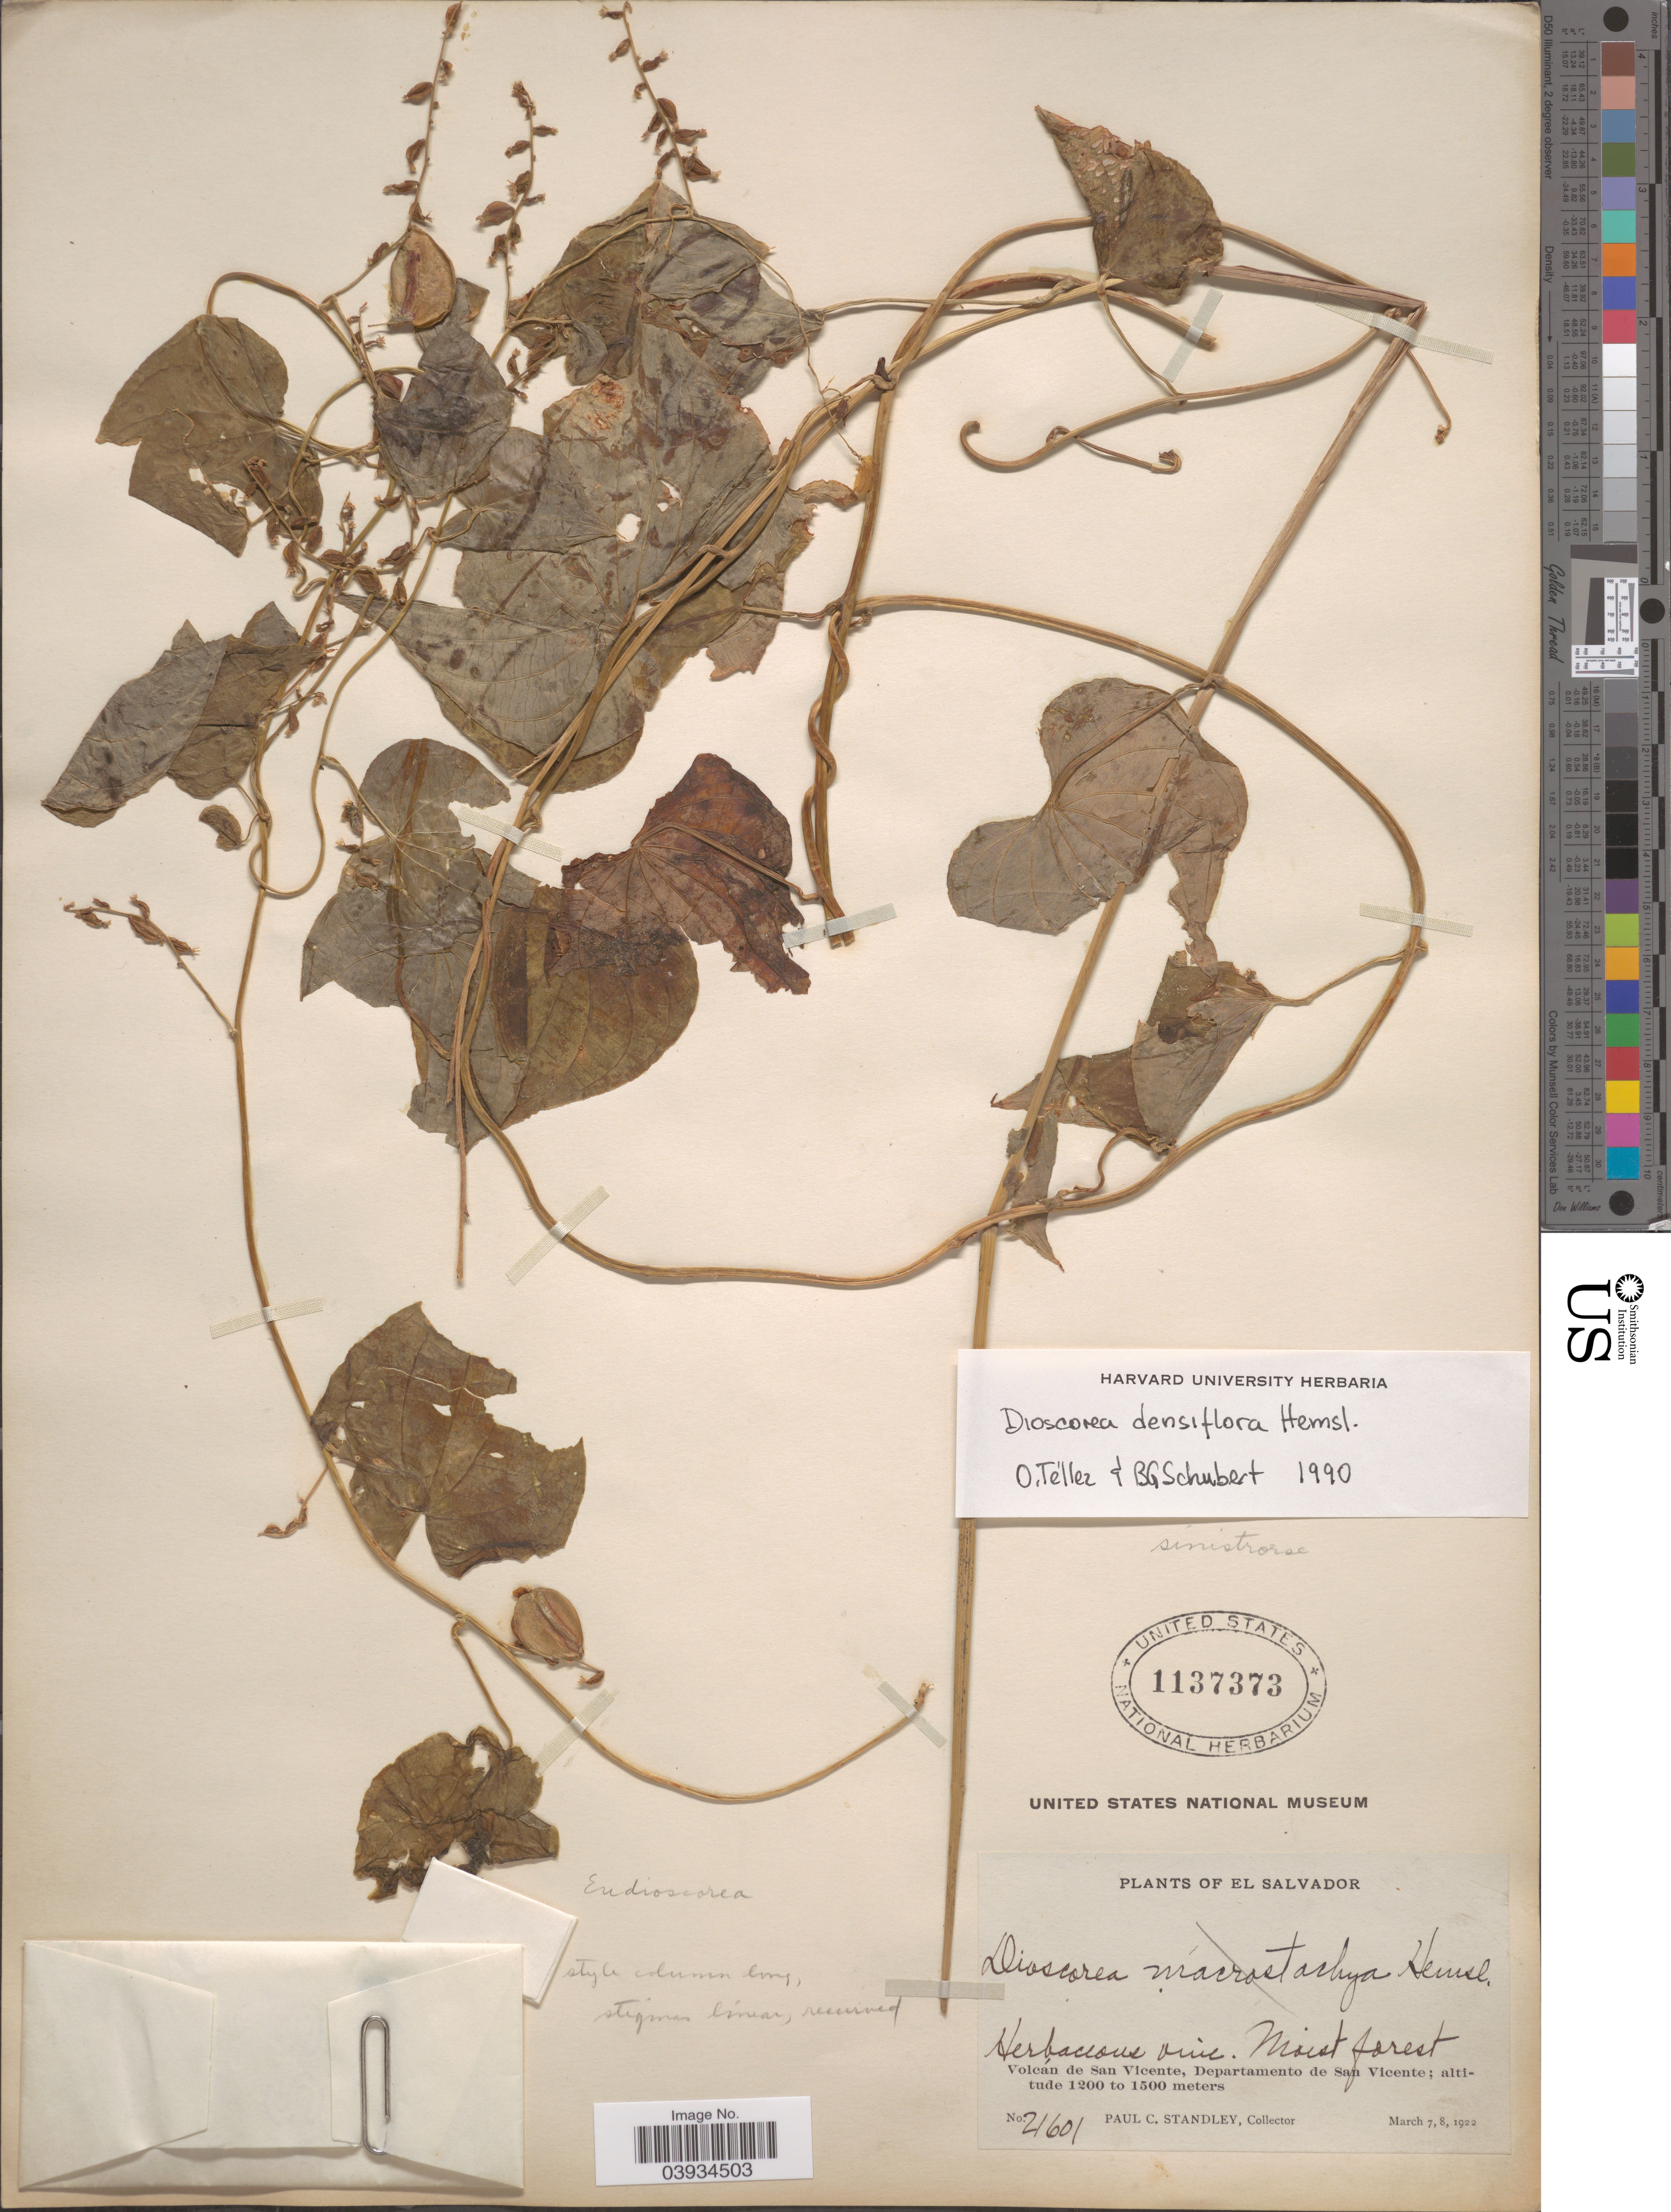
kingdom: Plantae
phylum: Tracheophyta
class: Liliopsida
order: Dioscoreales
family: Dioscoreaceae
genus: Dioscorea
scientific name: Dioscorea densiflora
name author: Hemsl.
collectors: P. C. Standley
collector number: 21601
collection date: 1922-03-07/1922-03-08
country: El Salvador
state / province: San Vincente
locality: Volcán de San Vicente, Departamento de San Vicente.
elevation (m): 1200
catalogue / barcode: US 1137373